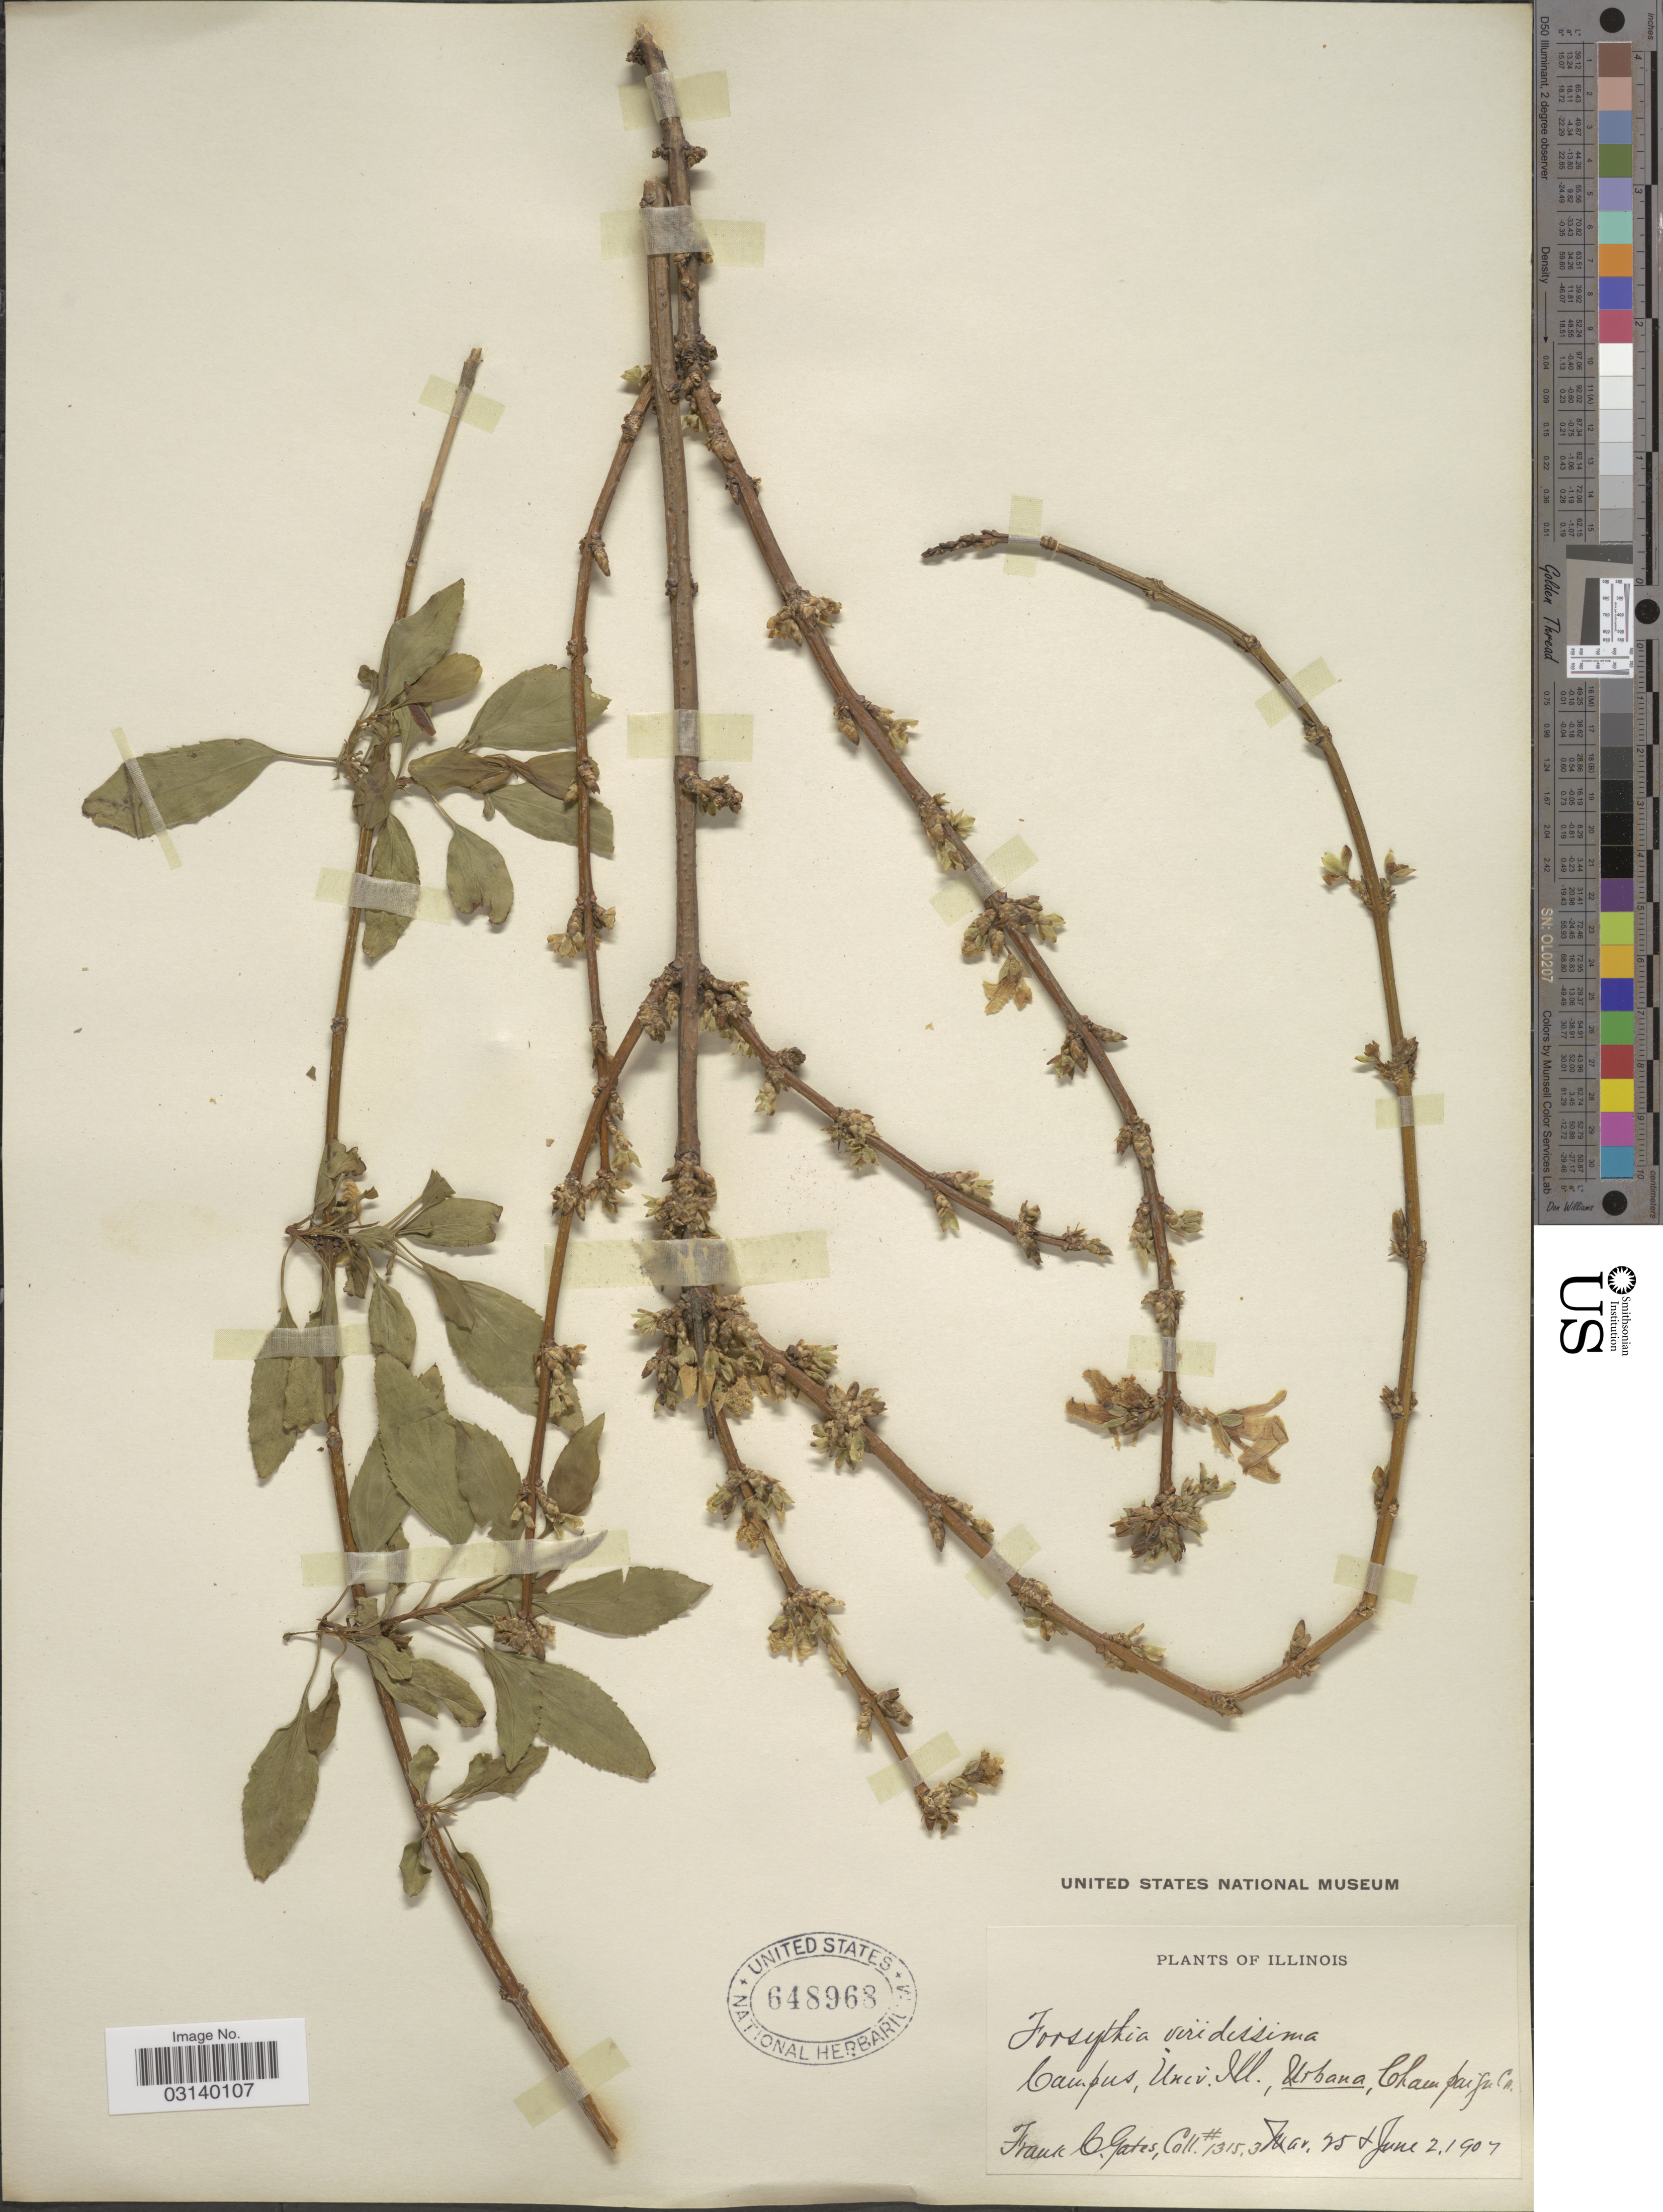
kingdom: Plantae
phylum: Tracheophyta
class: Magnoliopsida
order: Lamiales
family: Oleaceae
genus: Forsythia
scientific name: Forsythia viridissima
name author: Lindl.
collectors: F. C. Gates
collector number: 13153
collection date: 1907-03-25/1907-06-02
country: United States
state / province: Illinois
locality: Campus, Univ. Ill., Urbana, Champaign Co.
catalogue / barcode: US 648968